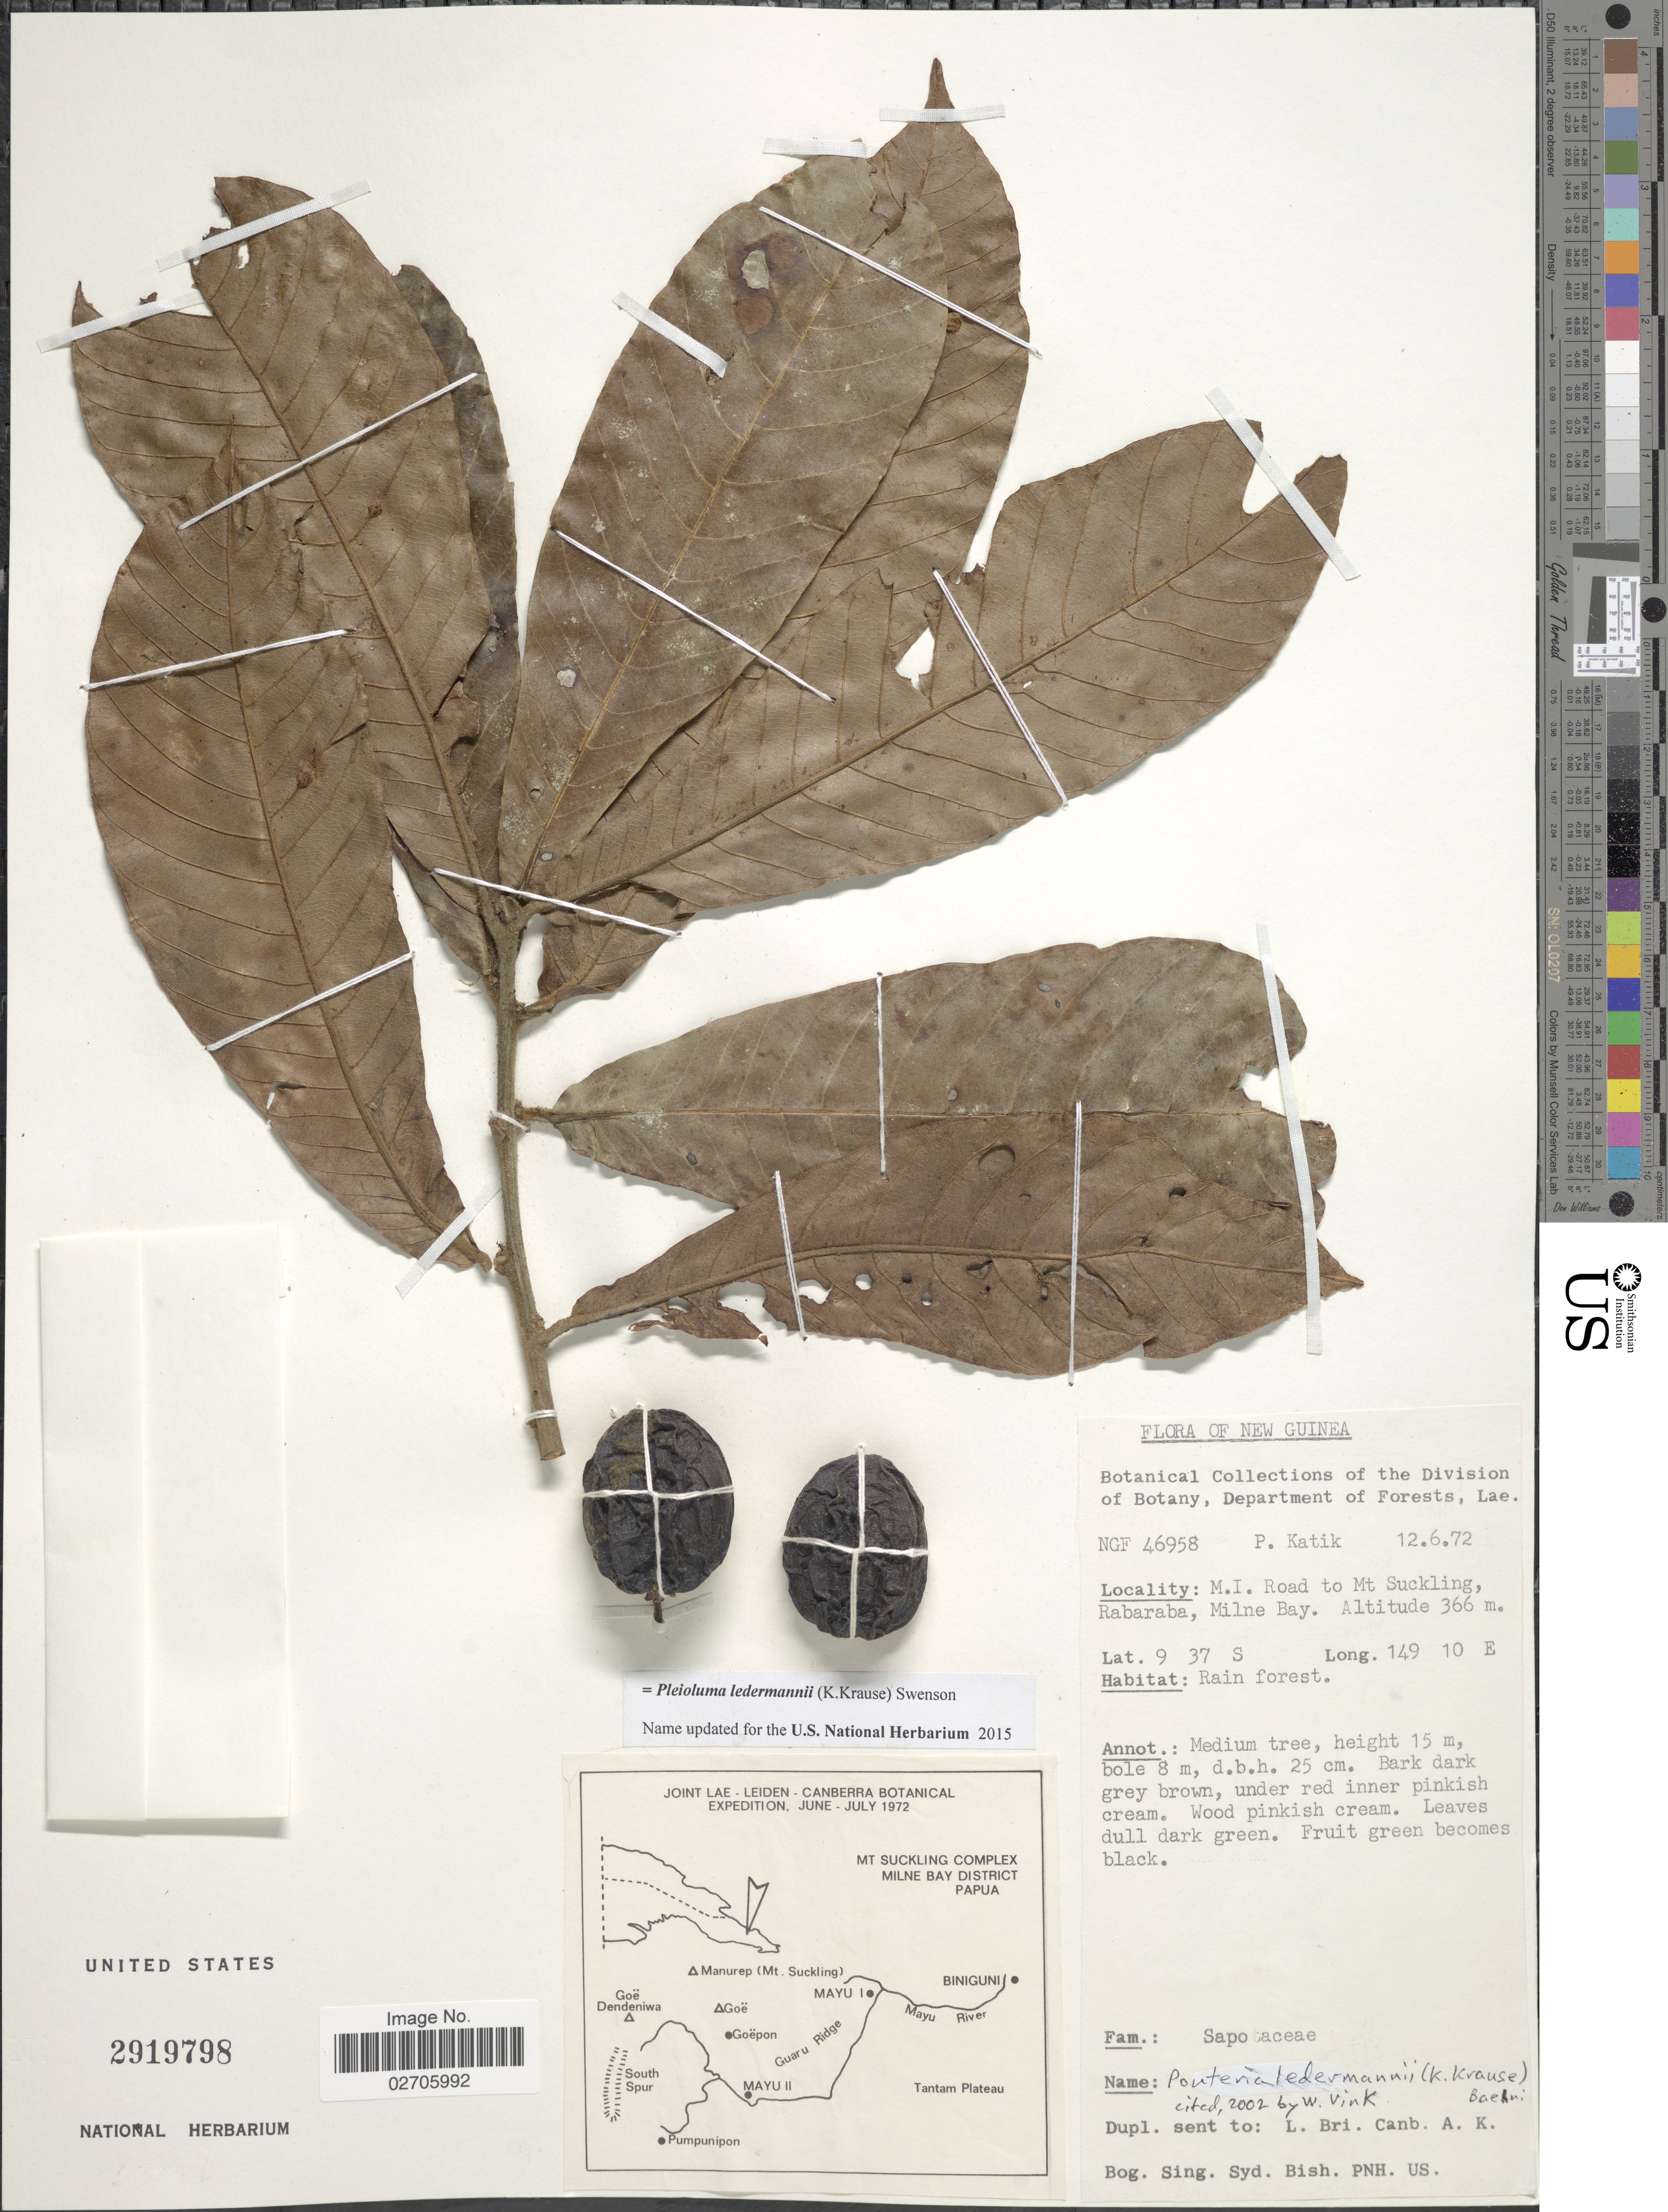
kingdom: Plantae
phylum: Tracheophyta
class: Magnoliopsida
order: Ericales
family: Sapotaceae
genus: Pleioluma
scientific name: Pleioluma ledermannii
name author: (K. Krause) Swenson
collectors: P. Katik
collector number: NGF 46958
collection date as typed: Transcribed d/m/y: 12/6/72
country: Papua New Guinea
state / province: Milne Bay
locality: New Guinea. M.I. Road to Mt Suckling, Rabaraba.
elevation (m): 366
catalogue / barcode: US 2919798